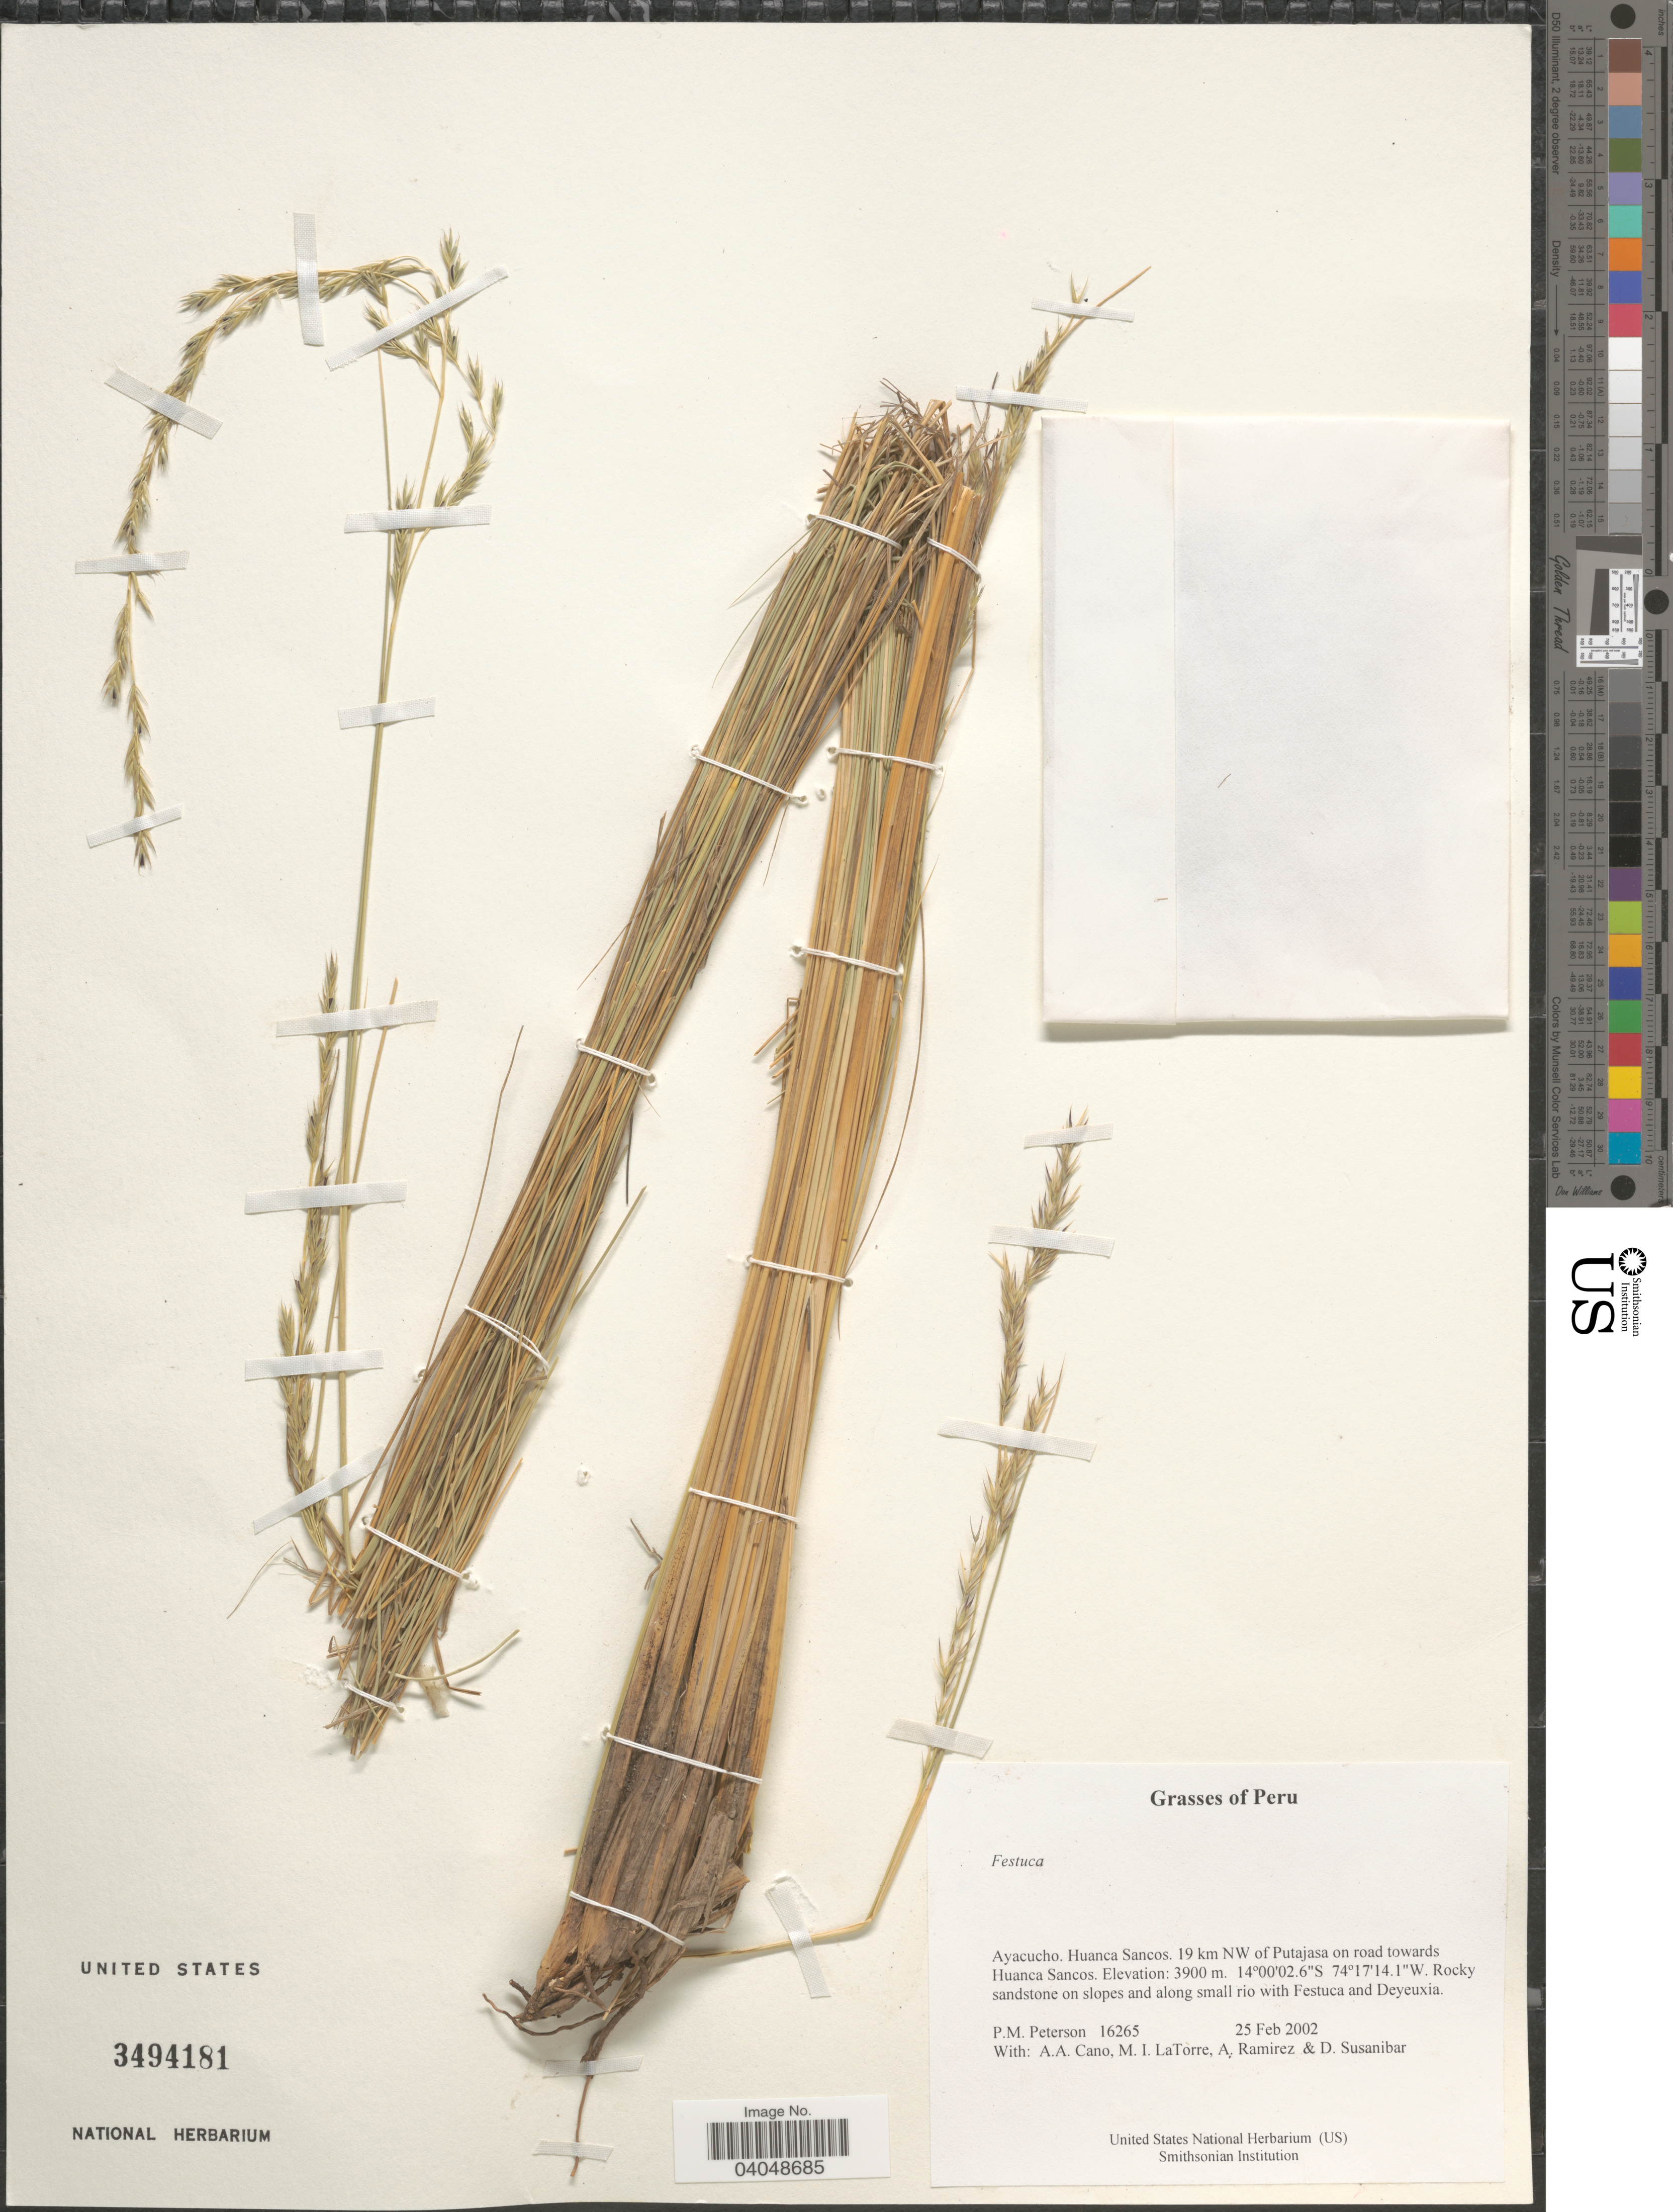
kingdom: Plantae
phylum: Tracheophyta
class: Liliopsida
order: Poales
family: Poaceae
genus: Festuca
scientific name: Festuca sp.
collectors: P. M. Peterson, A. Cano, M. La Torre, A. Ramirez & D. Susanibar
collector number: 16265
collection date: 2002-02-25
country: Peru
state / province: Ayacucho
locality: Huanca Sancos. 19 km NW of Putajasa on road towards Huanca Sancos. Rocky sandstone on slopes and along small rio.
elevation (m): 3900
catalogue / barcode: US 3494181